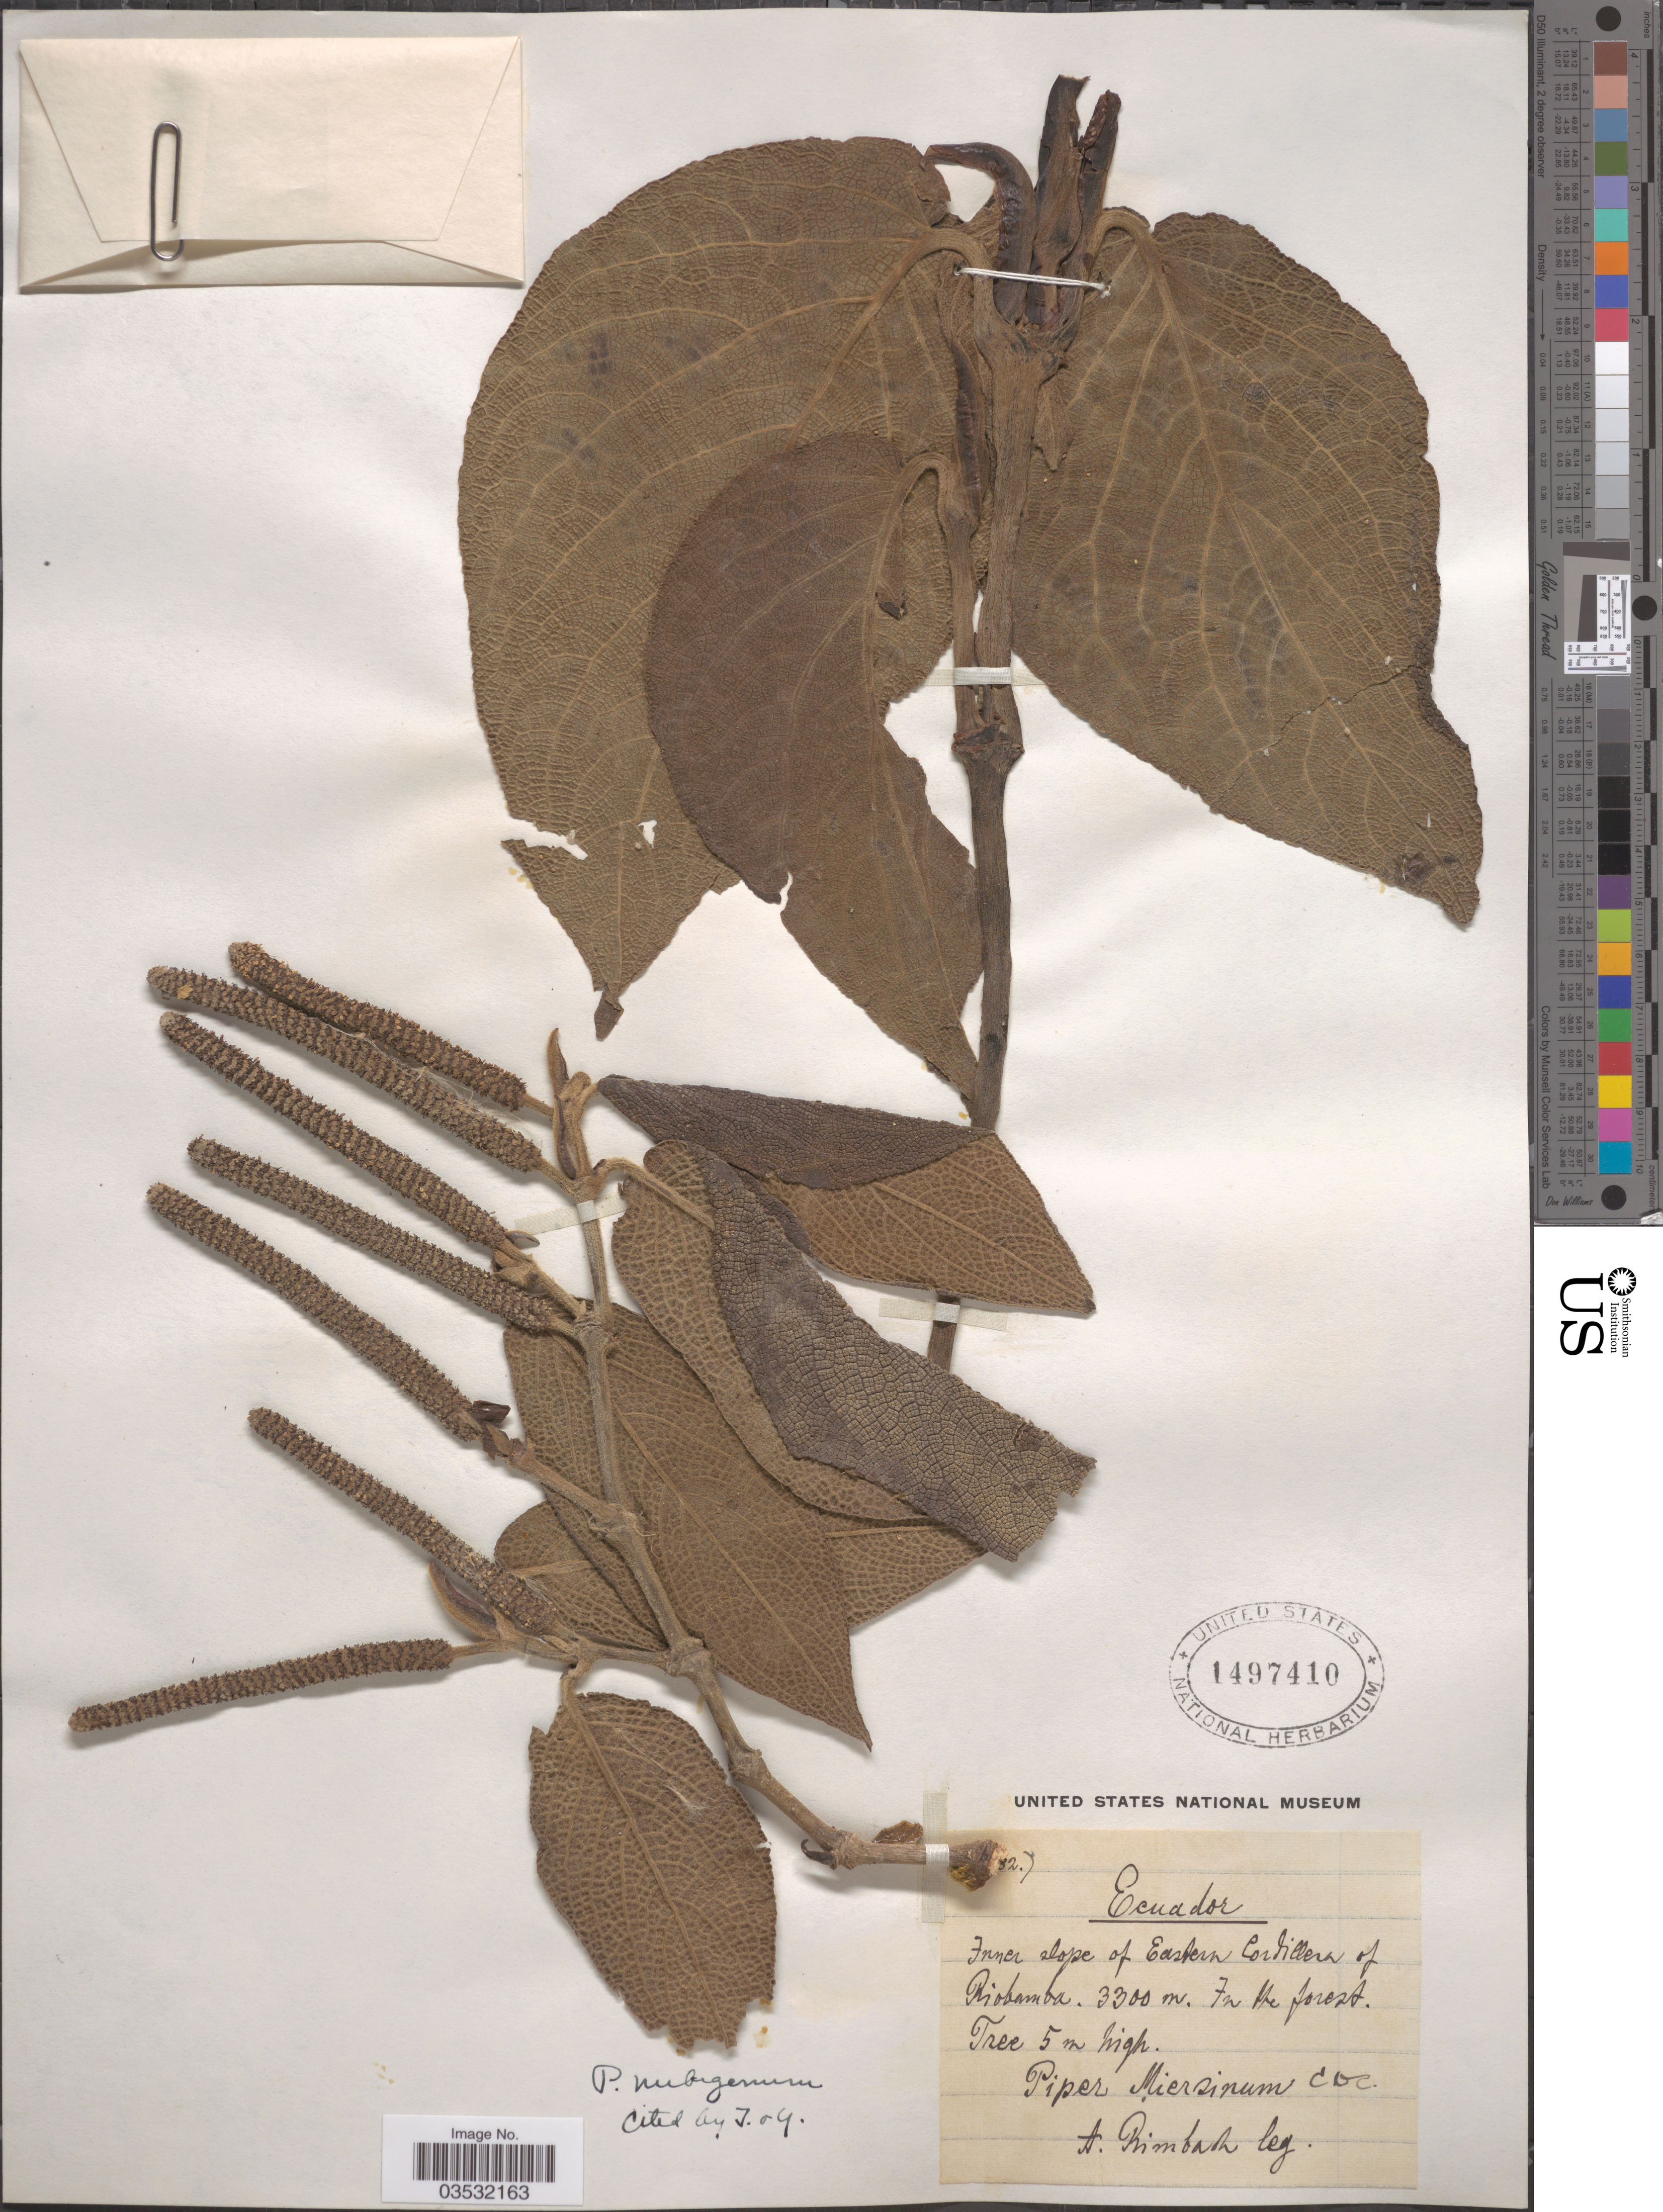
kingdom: Plantae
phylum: Tracheophyta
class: Magnoliopsida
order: Piperales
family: Piperaceae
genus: Piper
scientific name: Piper nubigenum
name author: Kunth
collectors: A. Rimbach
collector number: !827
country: Ecuador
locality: Inner slope of Eastern Cordillera of Riobamba.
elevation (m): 3300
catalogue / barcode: US 1497410